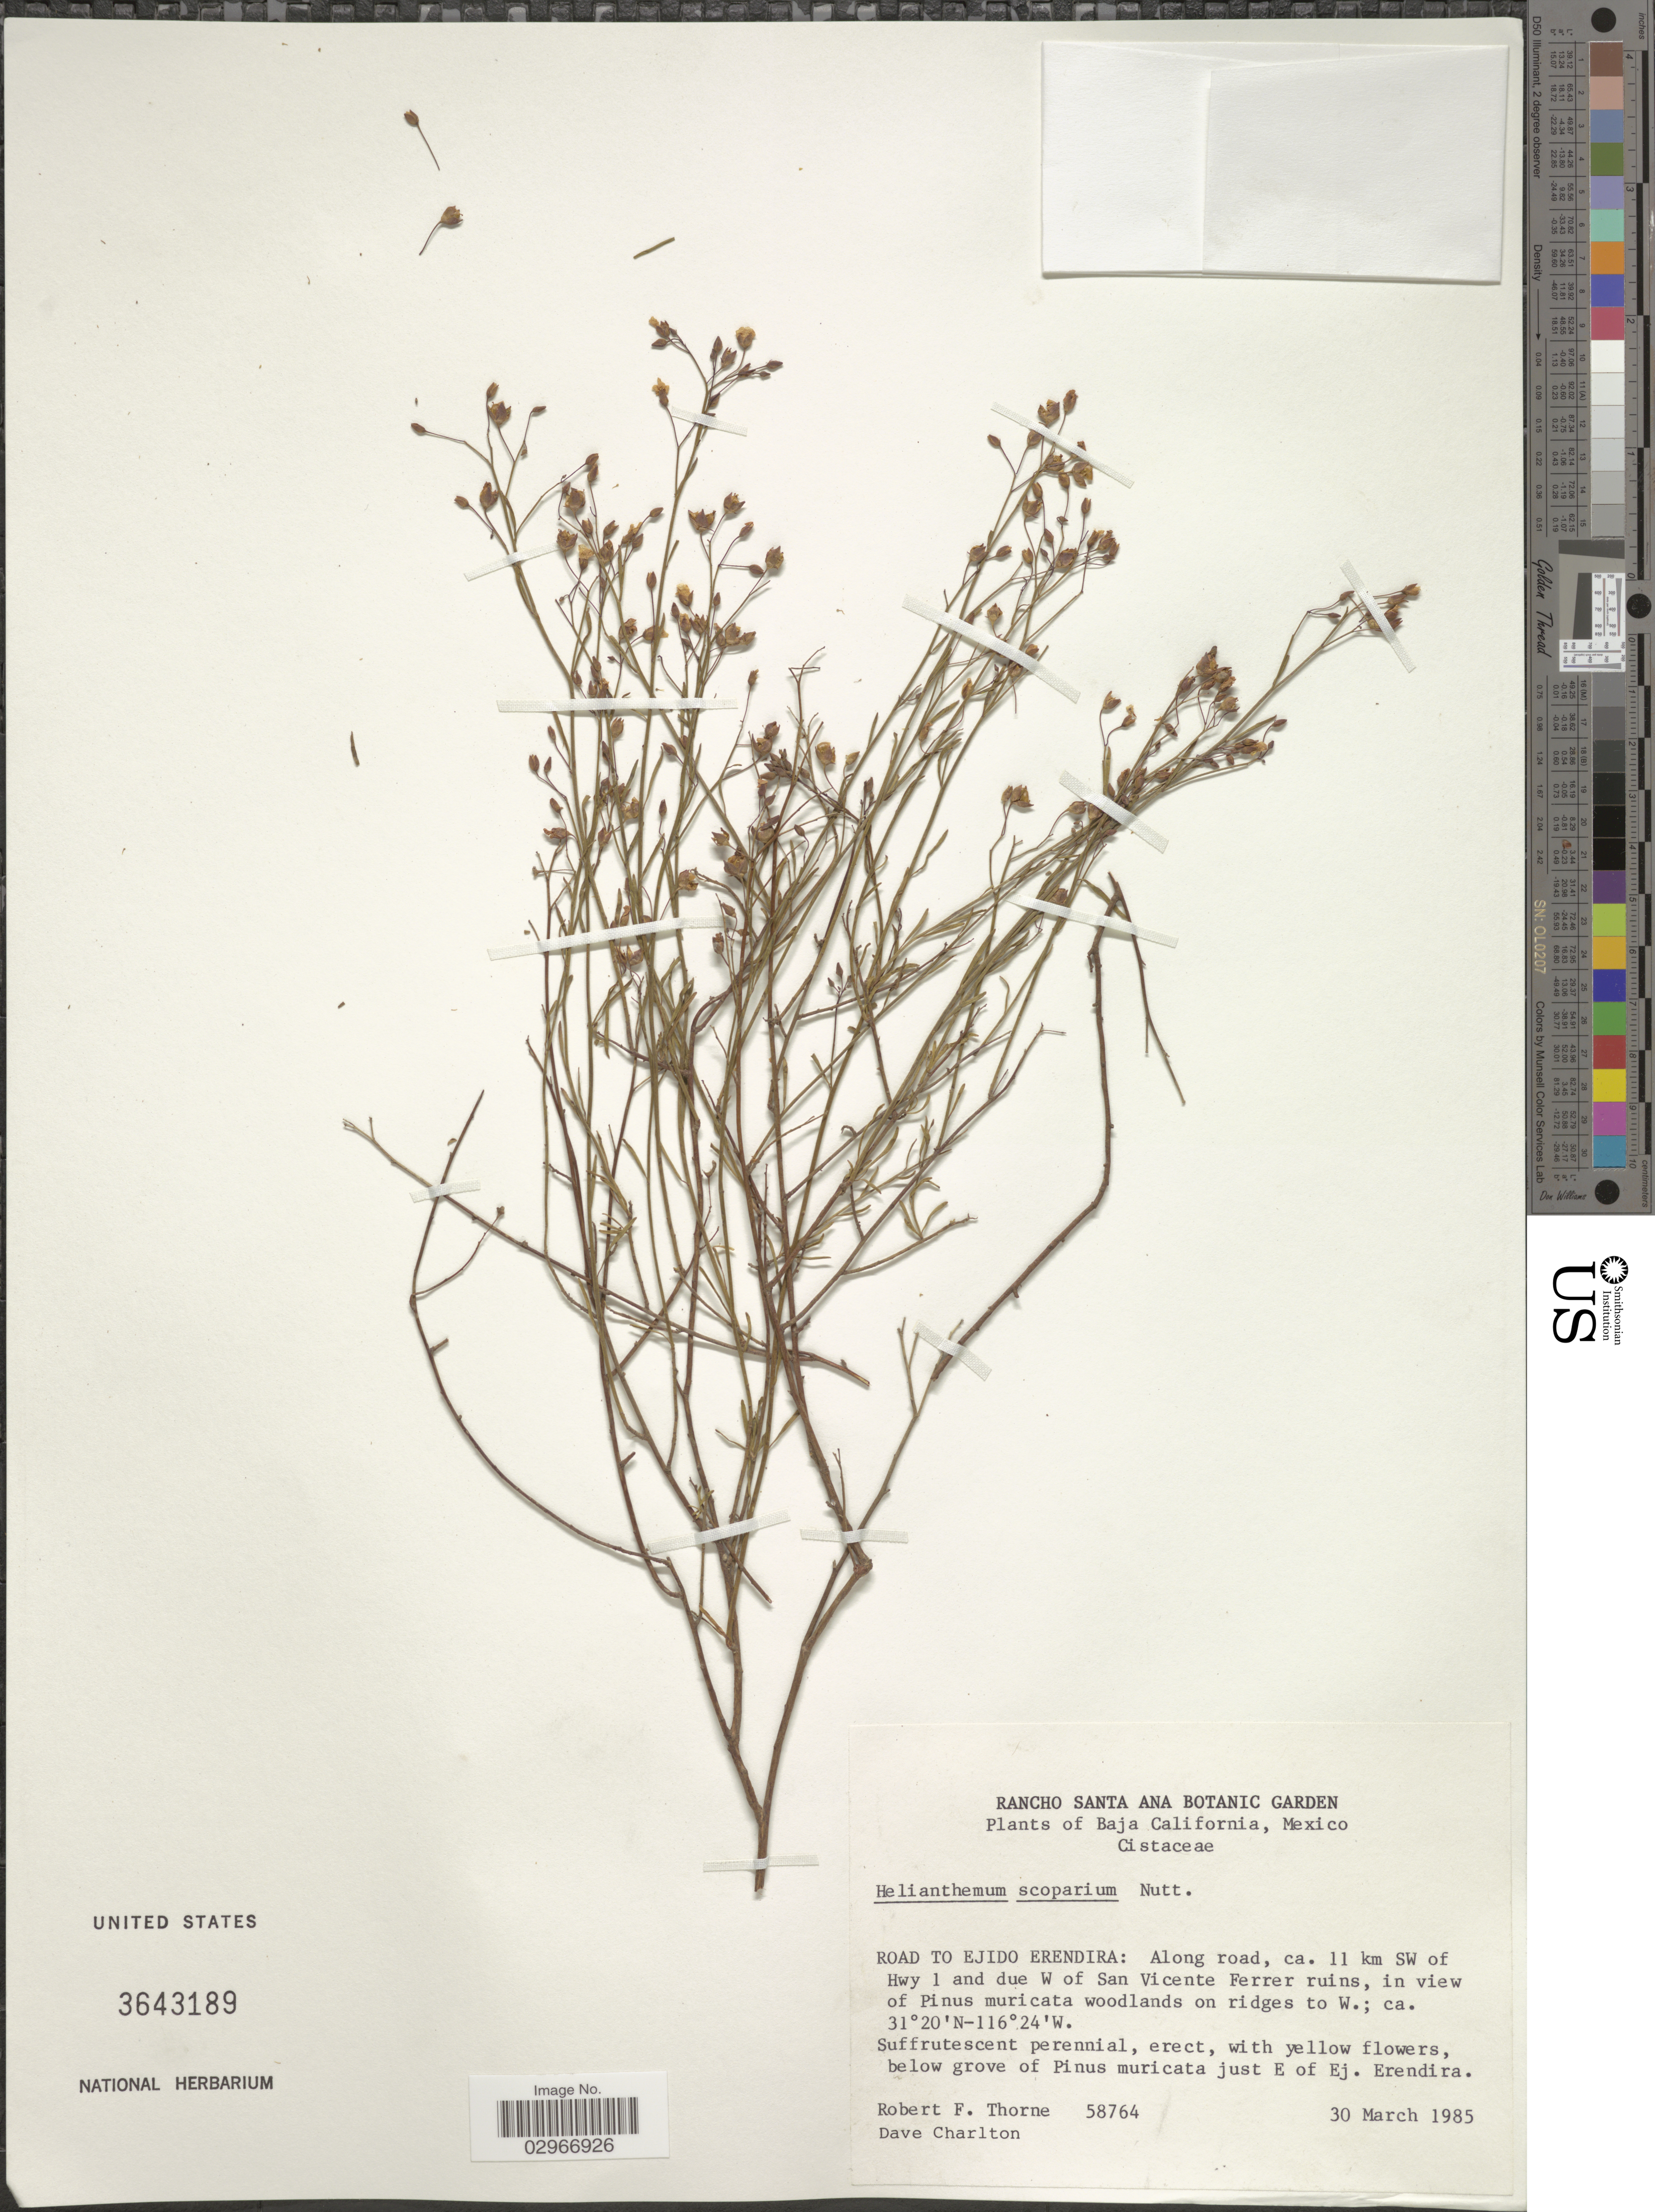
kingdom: Plantae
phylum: Tracheophyta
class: Magnoliopsida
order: Malvales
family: Cistaceae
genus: Helianthemum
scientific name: Helianthemum scoparium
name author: Nutt. ex Torr. & A. Gray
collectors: R. F. Thorne & D. Charlton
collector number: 58764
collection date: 1985-03-30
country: Mexico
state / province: Baja California Norte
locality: Road to Ejido Erendira: Along road, ca. 11 km SW of Hwy 1 and due W of San Vicente Ferrer ruins.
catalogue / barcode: US 3643189